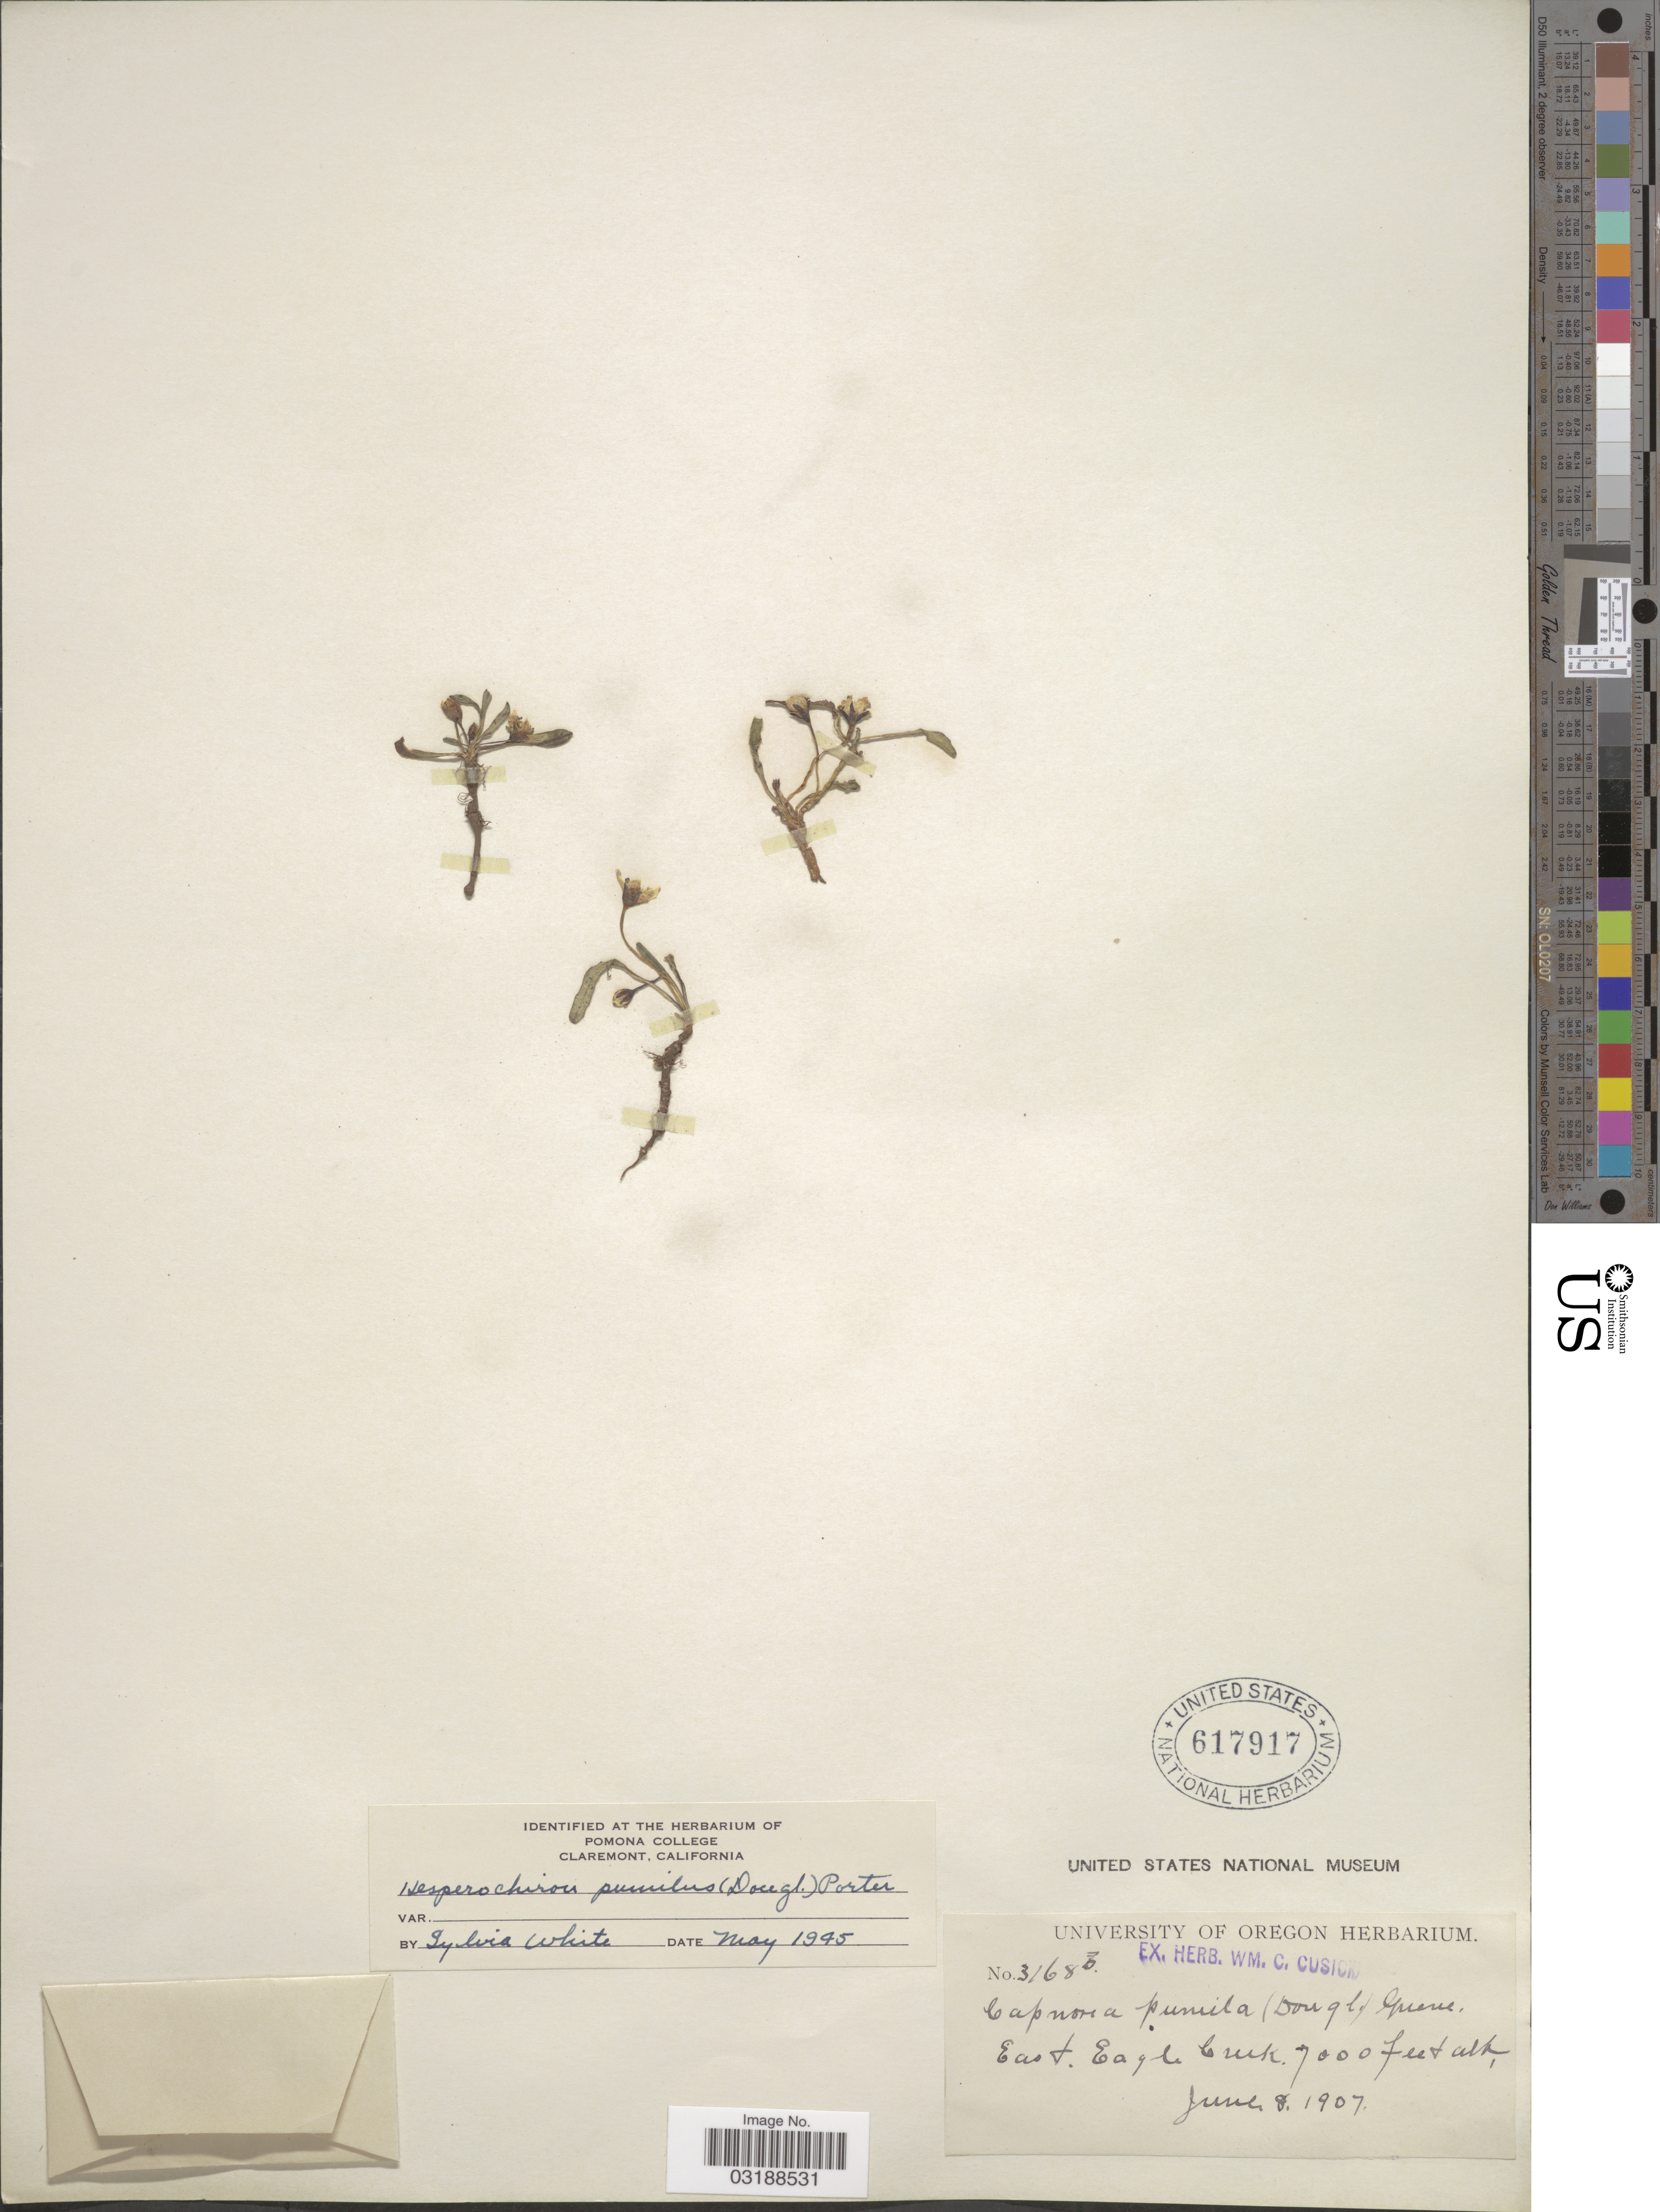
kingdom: Plantae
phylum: Tracheophyta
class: Magnoliopsida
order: Boraginales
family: Hydrophyllaceae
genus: Hesperochiron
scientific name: Hesperochiron pumilus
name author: (Griseb.) Porter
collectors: ex herb. Wm. C. Cusick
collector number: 3168b*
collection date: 1907-06-08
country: United States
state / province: Oregon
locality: East Eagle Creek.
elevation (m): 2134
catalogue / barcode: US 617917